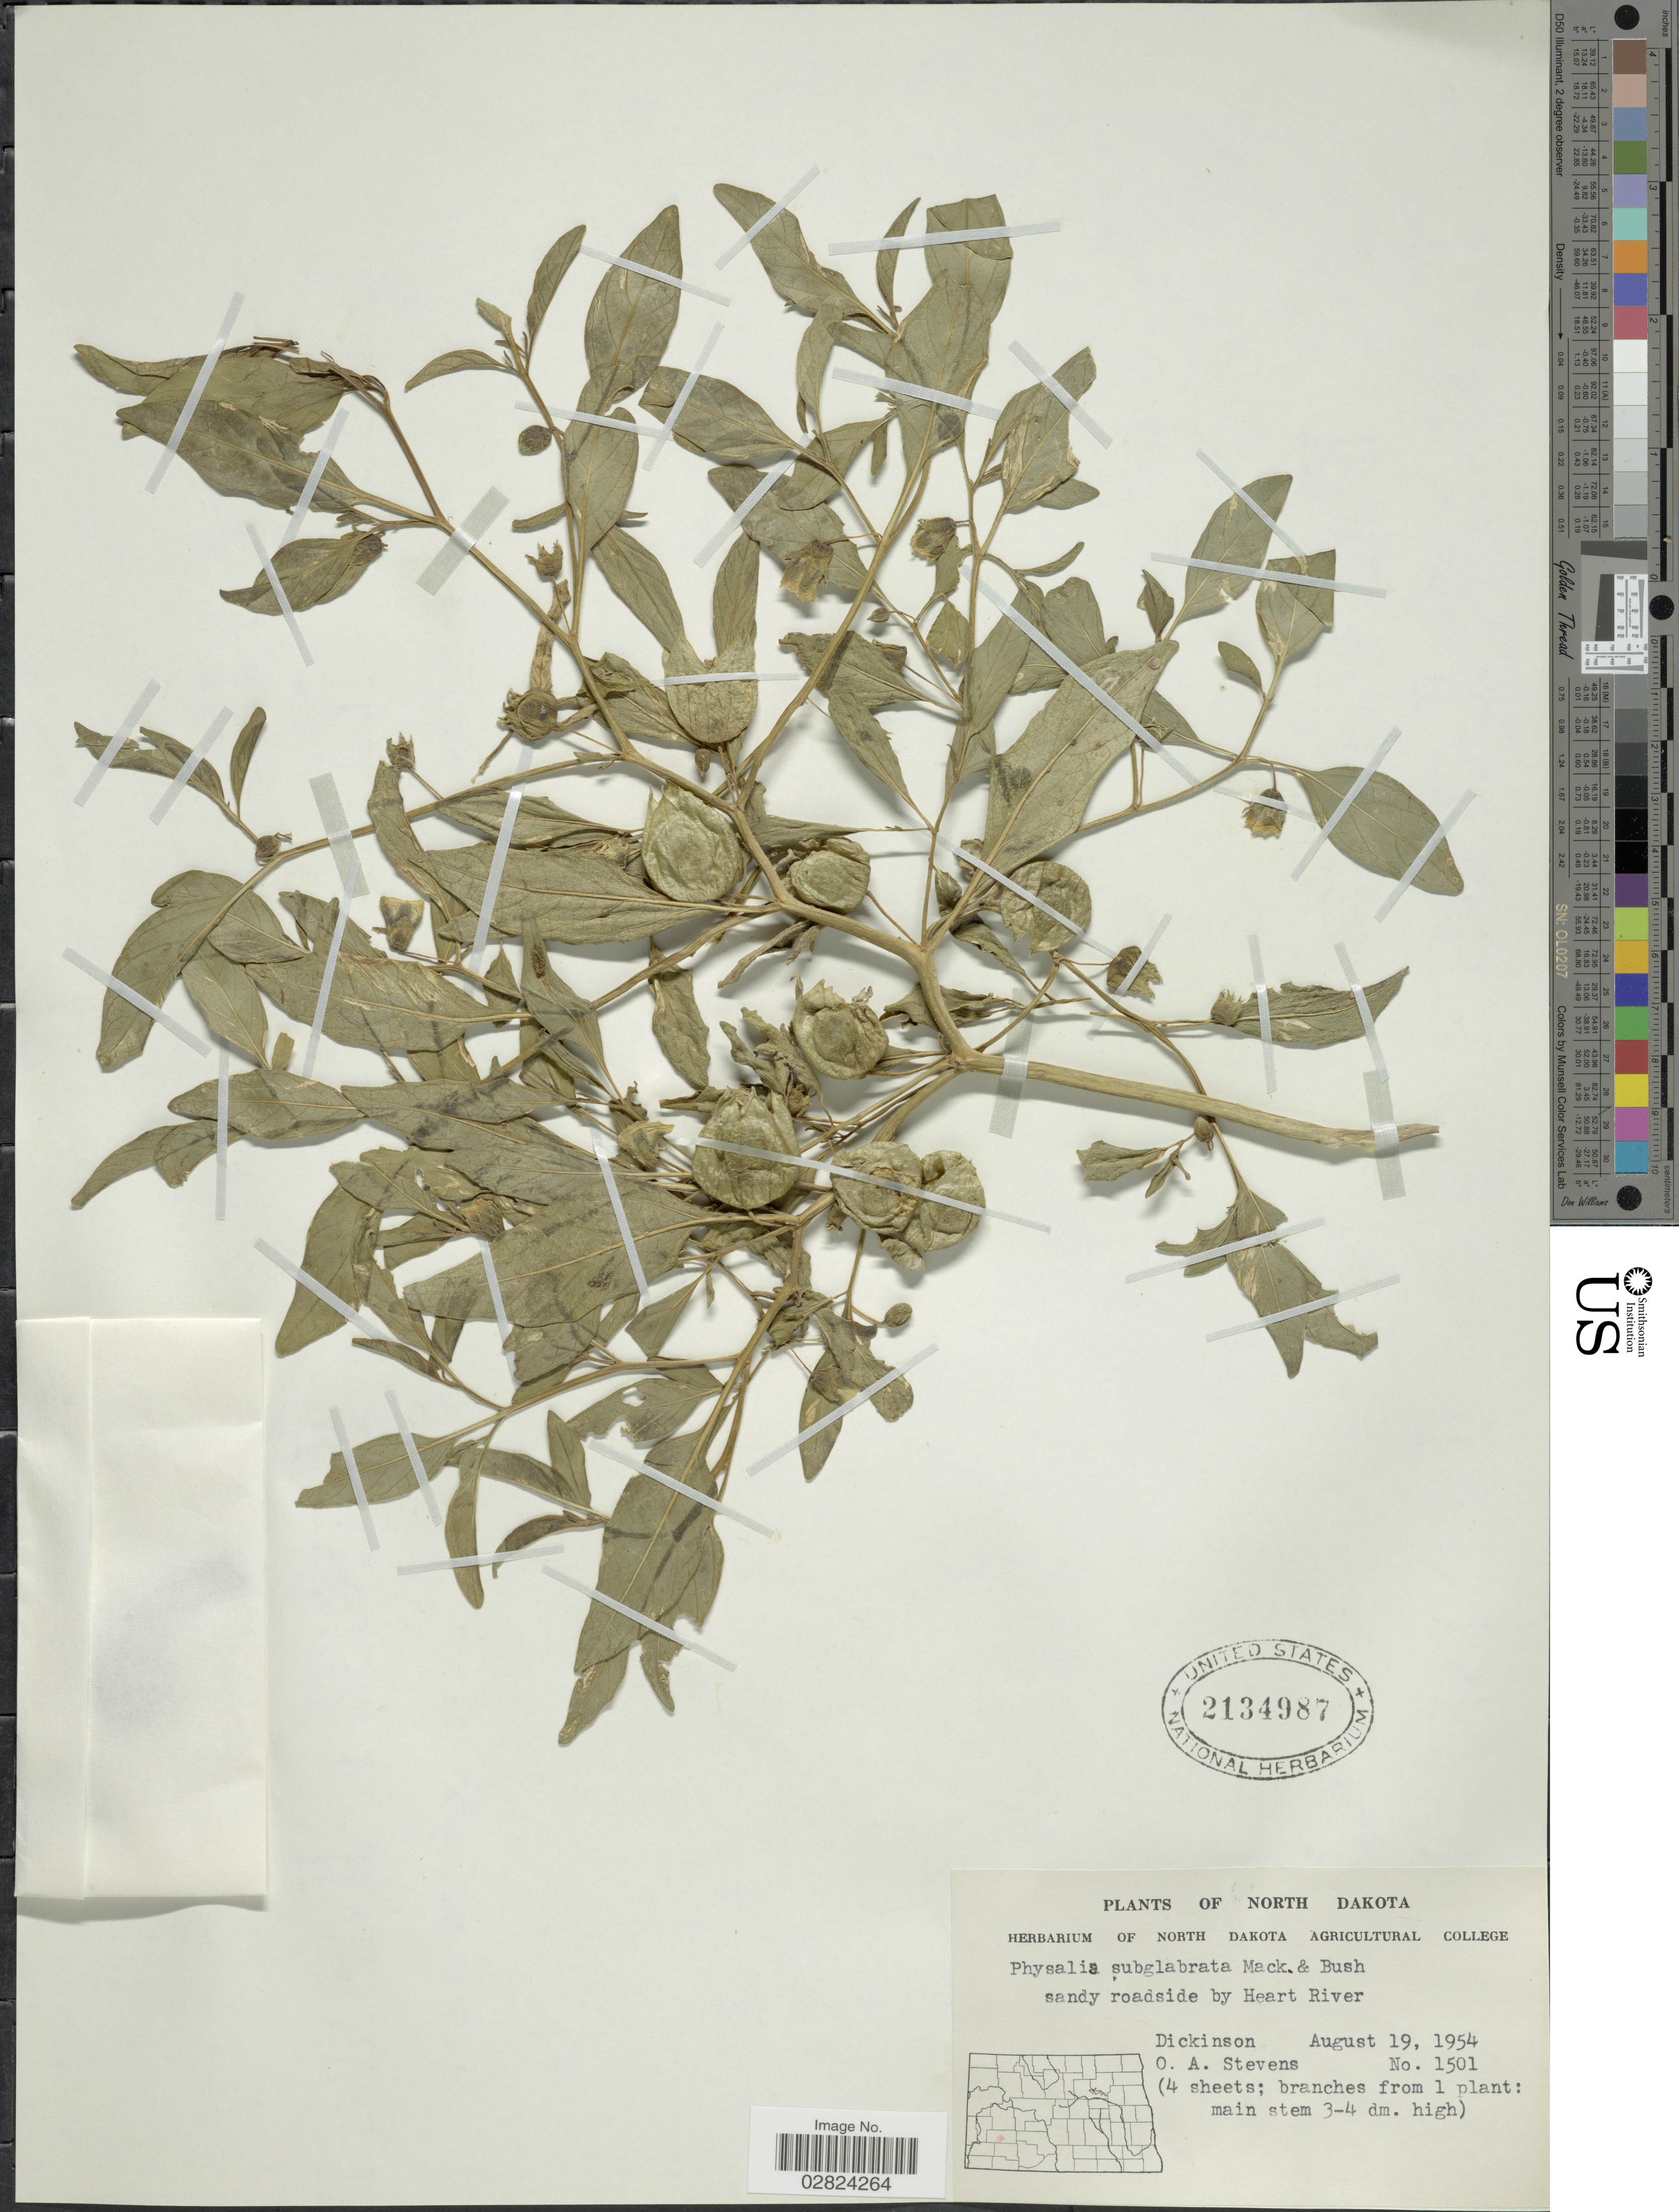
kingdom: Plantae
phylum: Tracheophyta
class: Magnoliopsida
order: Solanales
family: Solanaceae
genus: Physalis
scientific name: Physalis subglabrata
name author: Mack. & Bush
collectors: O. A. Stevens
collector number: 1501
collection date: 1954-08-19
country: United States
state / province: North Dakota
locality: Sandy roadside by Heart River, Dickinson.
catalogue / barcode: US 2134987